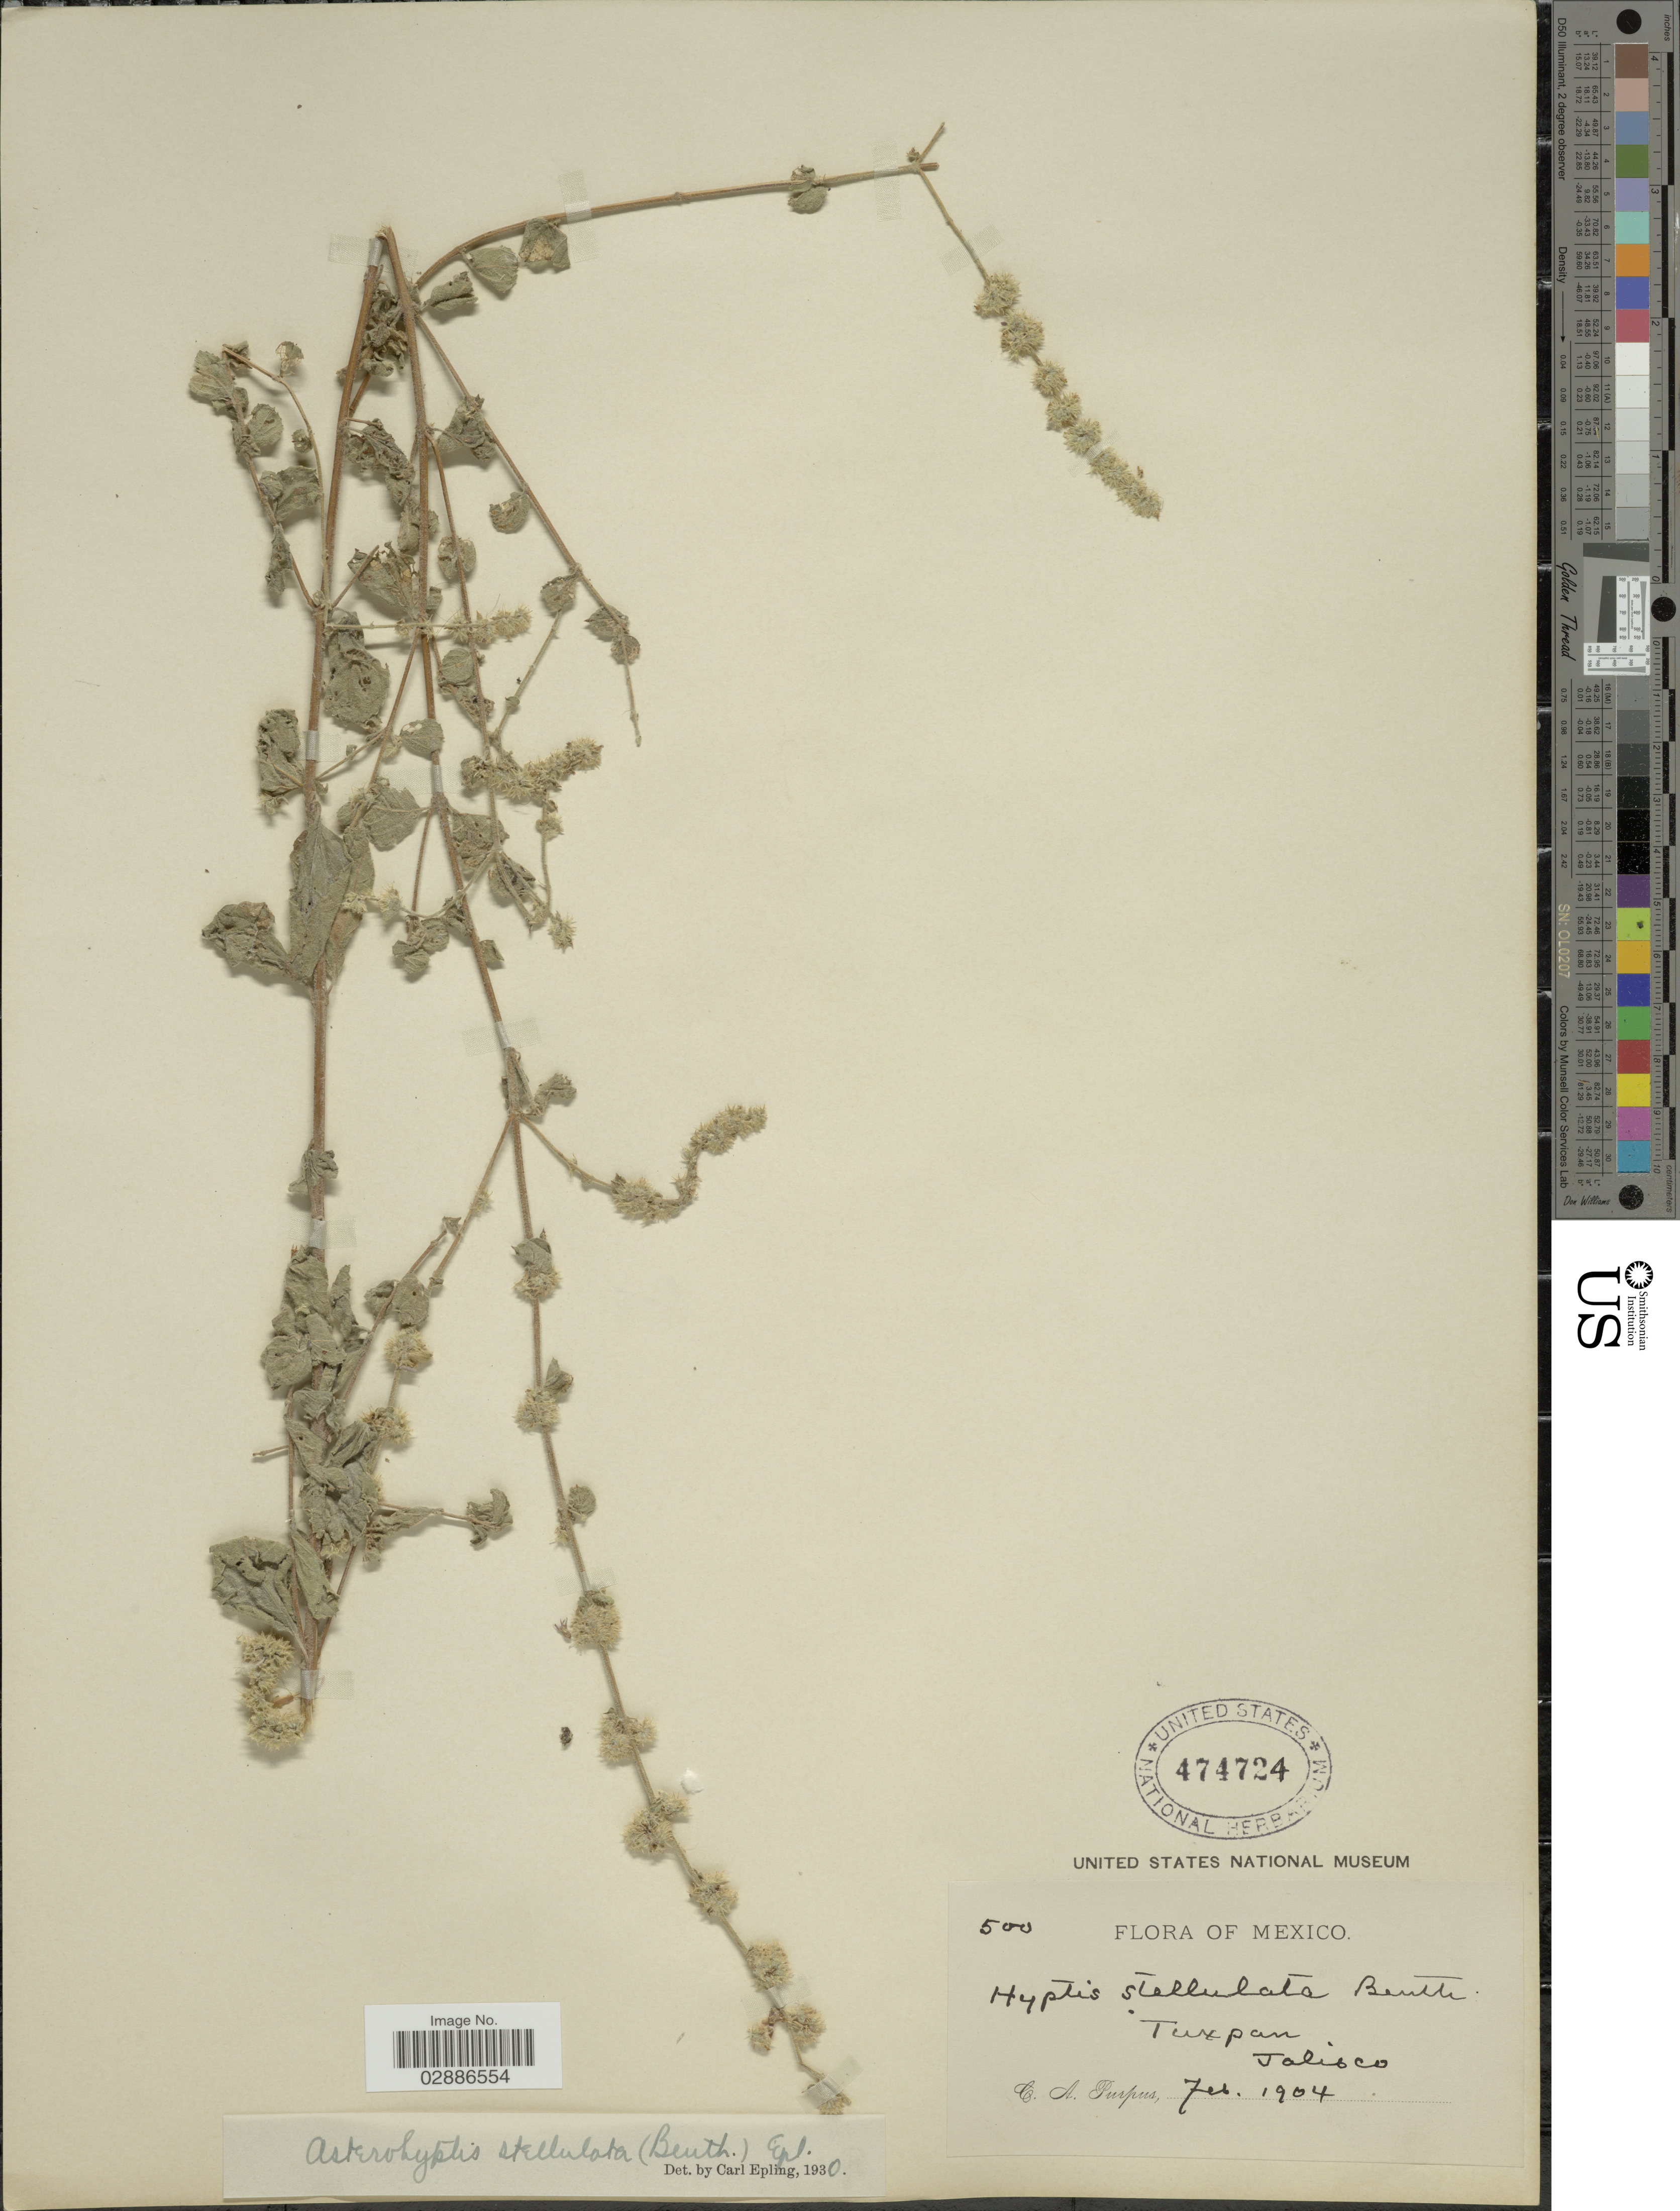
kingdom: Plantae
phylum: Tracheophyta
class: Magnoliopsida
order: Lamiales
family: Lamiaceae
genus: Asterohyptis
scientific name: Asterohyptis stellulata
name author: (Benth.) Epling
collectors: C. A. Purpus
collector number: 500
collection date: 1904-02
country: Mexico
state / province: Jalisco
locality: Tuxpan, Jalisco.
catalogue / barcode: US 474724